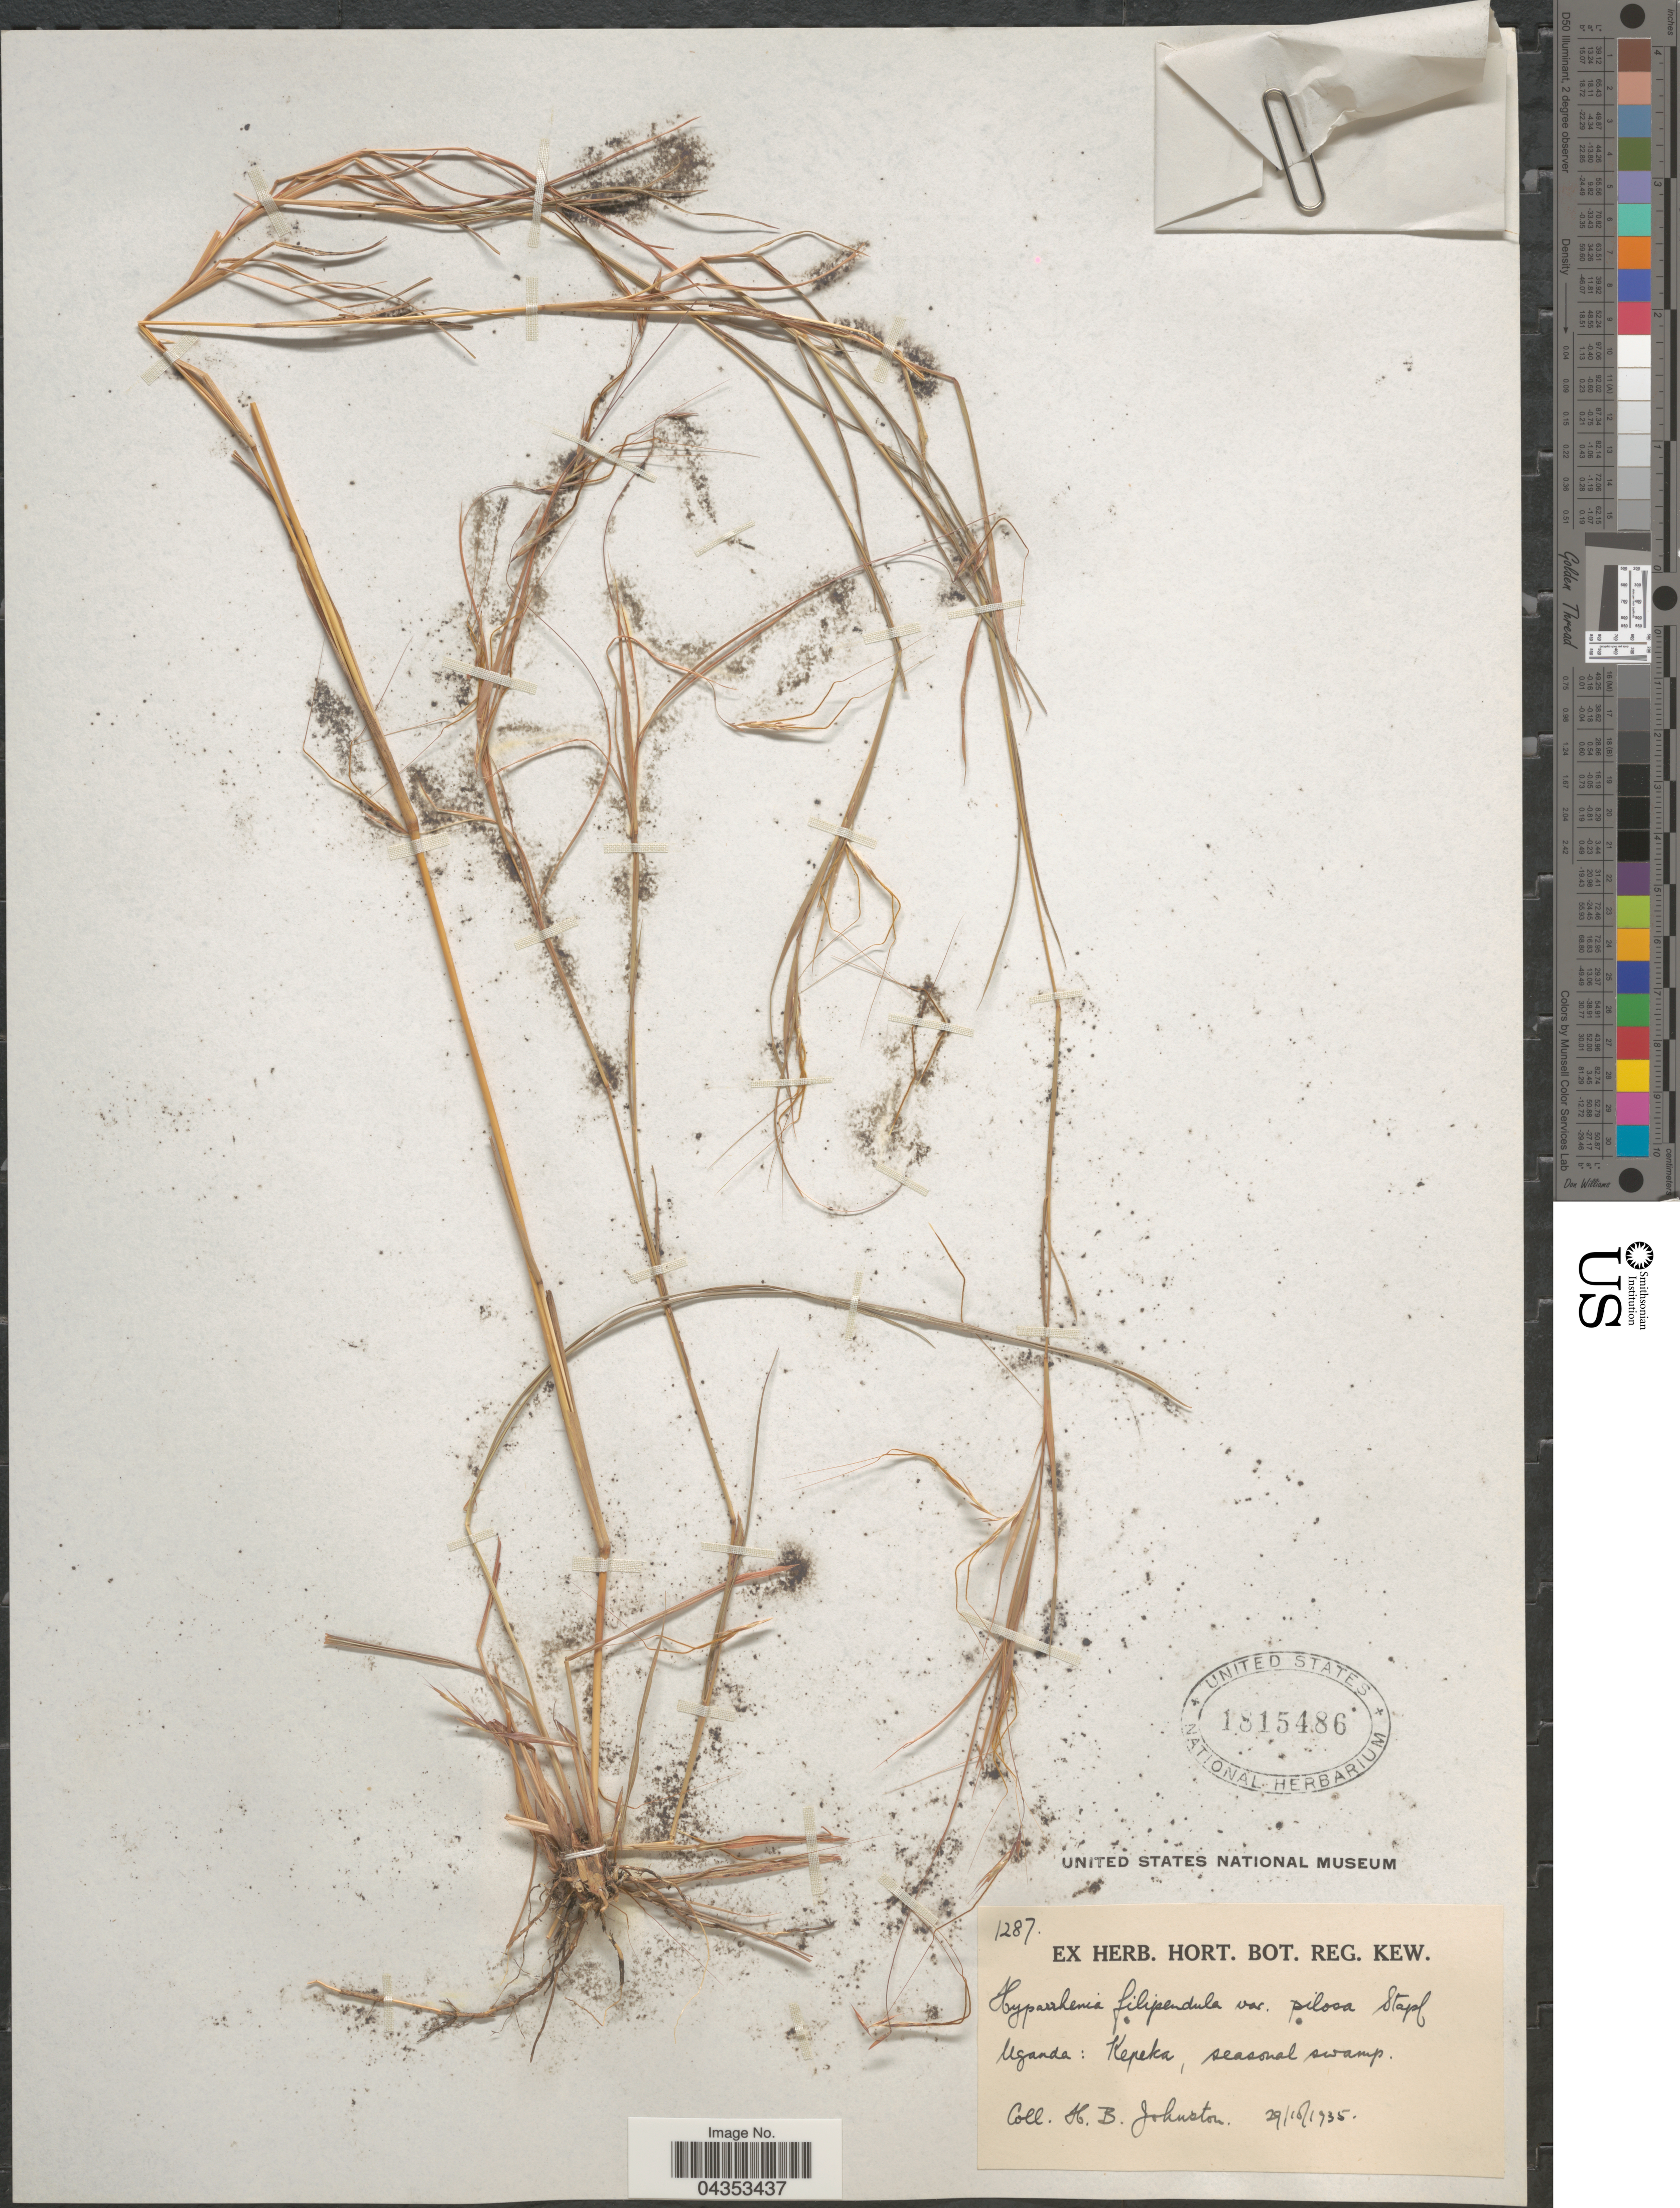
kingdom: Plantae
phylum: Tracheophyta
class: Liliopsida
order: Poales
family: Poaceae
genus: Hyparrhenia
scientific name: Hyparrhenia filipendula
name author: (Hochr.) Stapf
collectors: H. B. Johnston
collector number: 1287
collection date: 1935-10-19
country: Uganda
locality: Kepeka, seasonal swamp.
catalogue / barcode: US 1815486